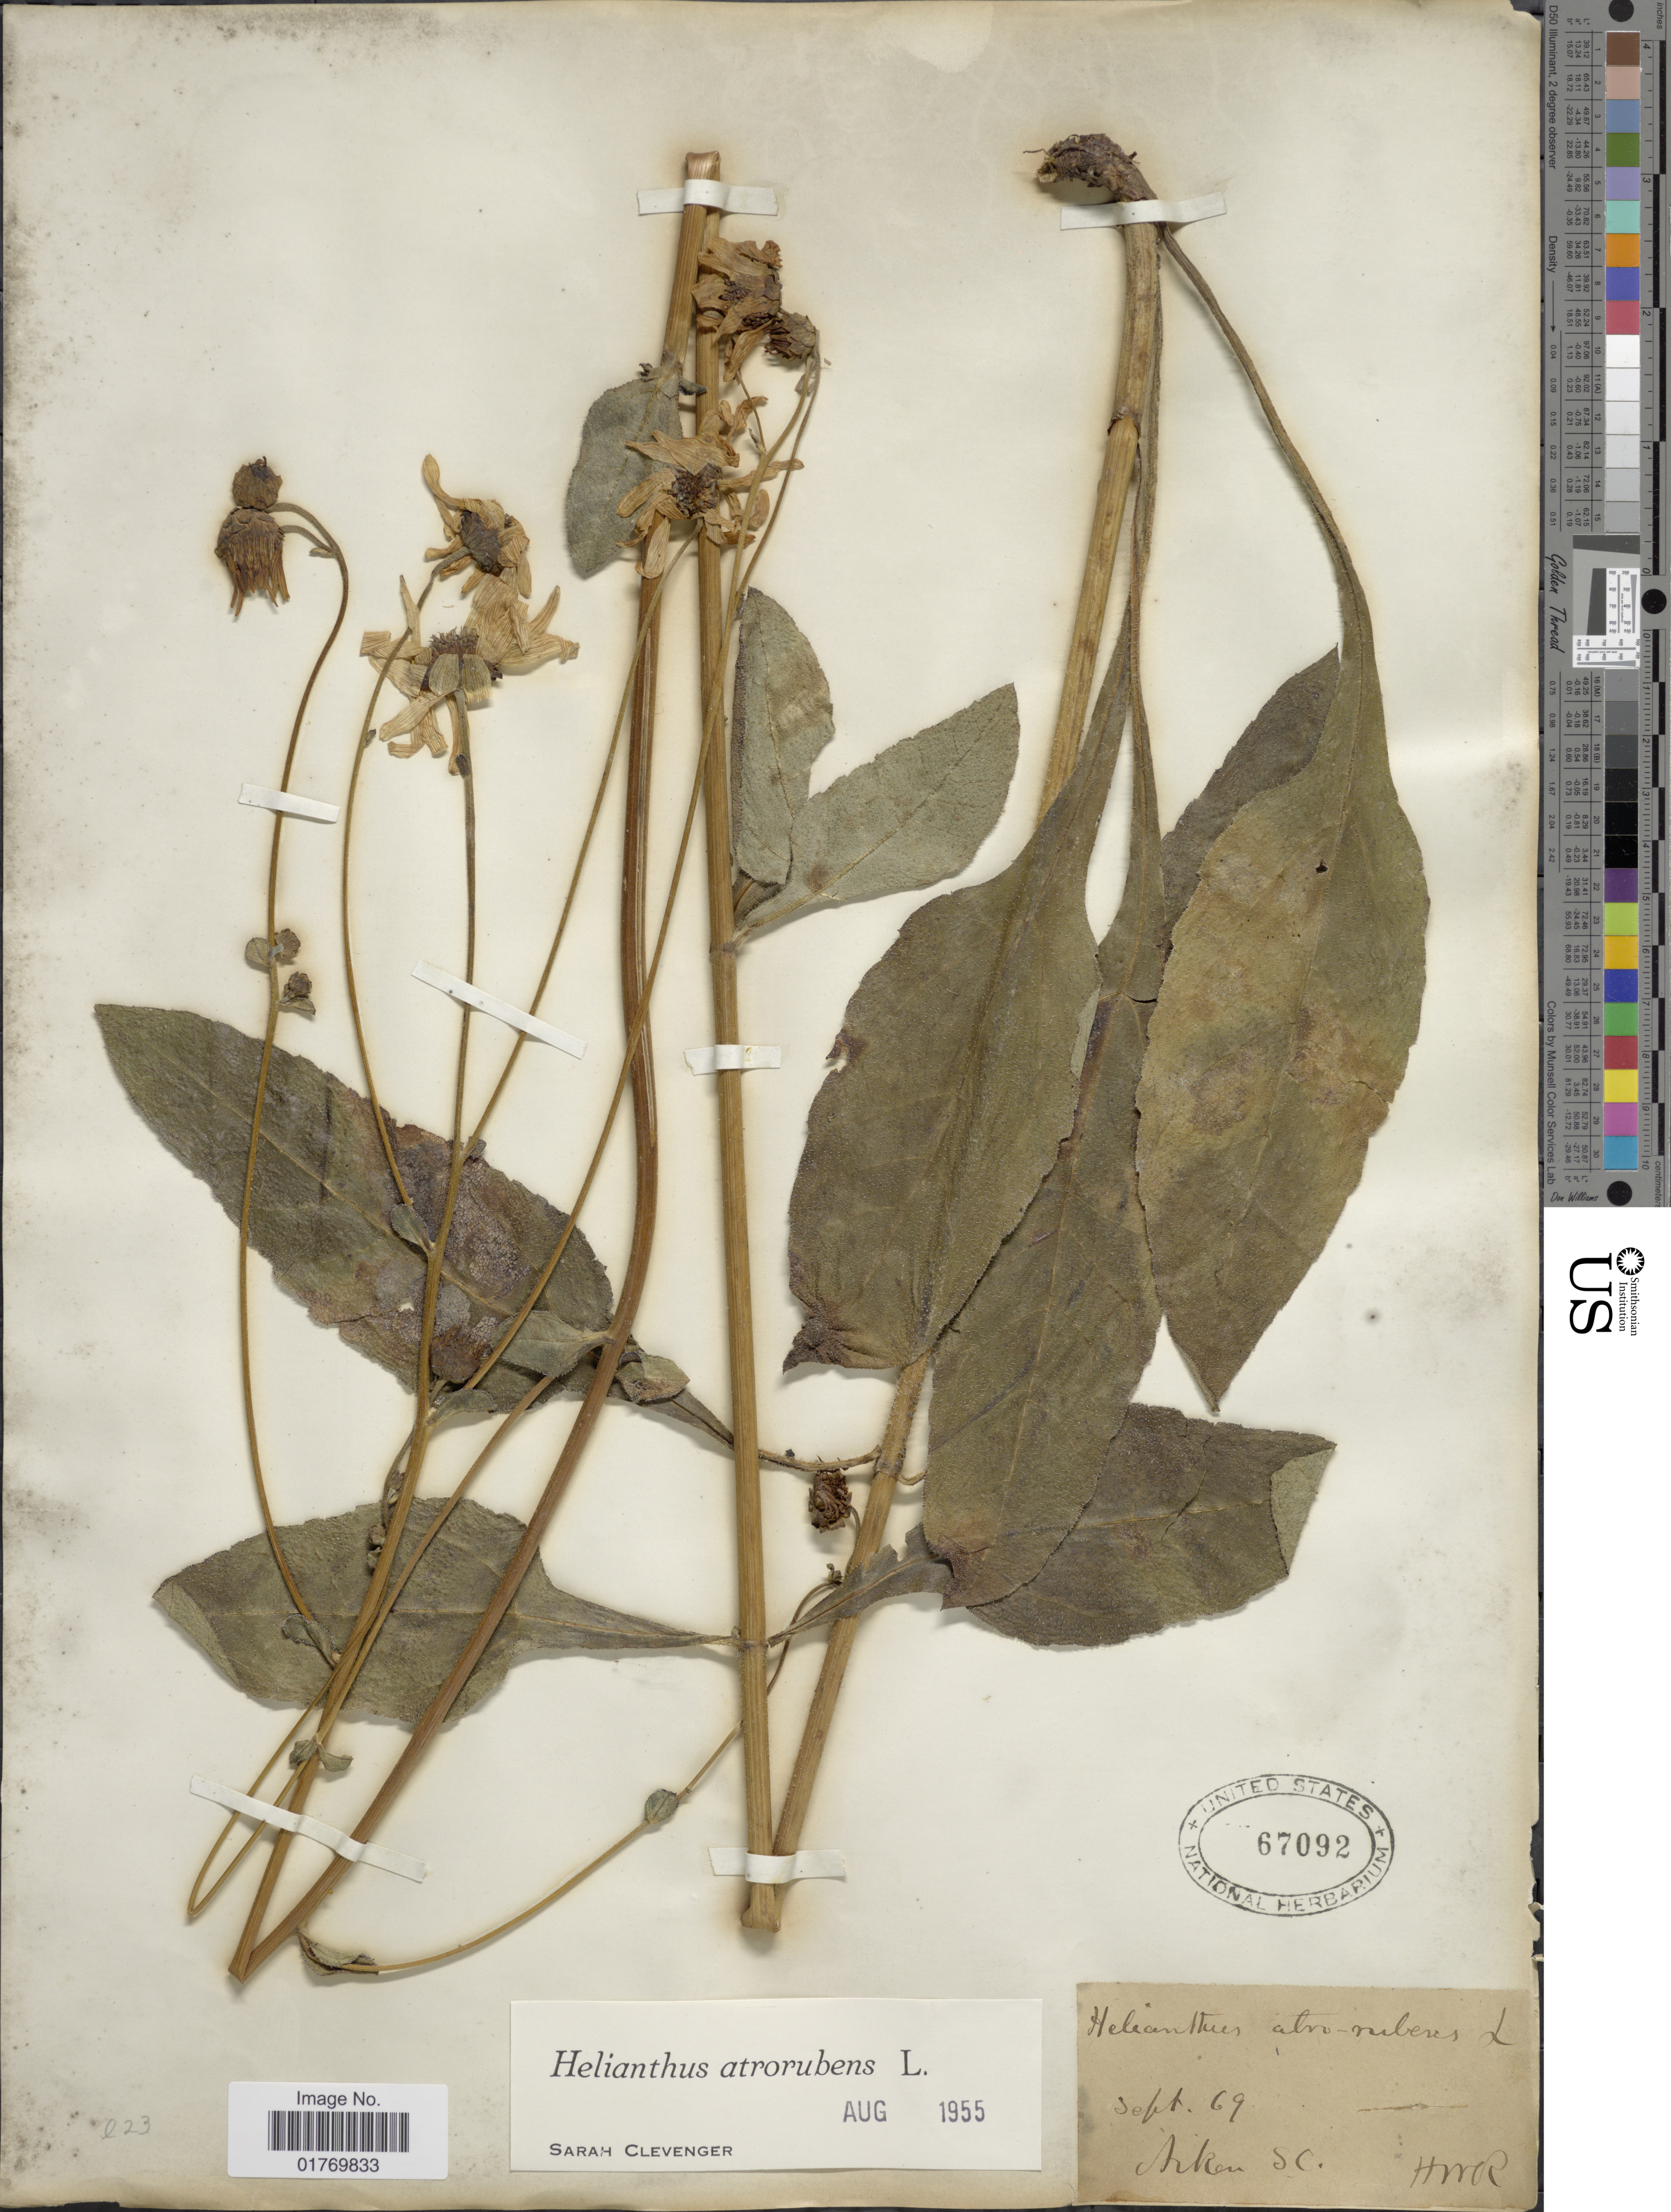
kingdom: Plantae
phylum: Tracheophyta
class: Magnoliopsida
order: Asterales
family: Asteraceae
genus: Helianthus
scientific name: Helianthus atrorubens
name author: L.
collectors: H. W. R.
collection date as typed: Transcribed d/m/y: /9/69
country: United States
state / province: South Carolina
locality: Aiken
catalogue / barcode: US 67092